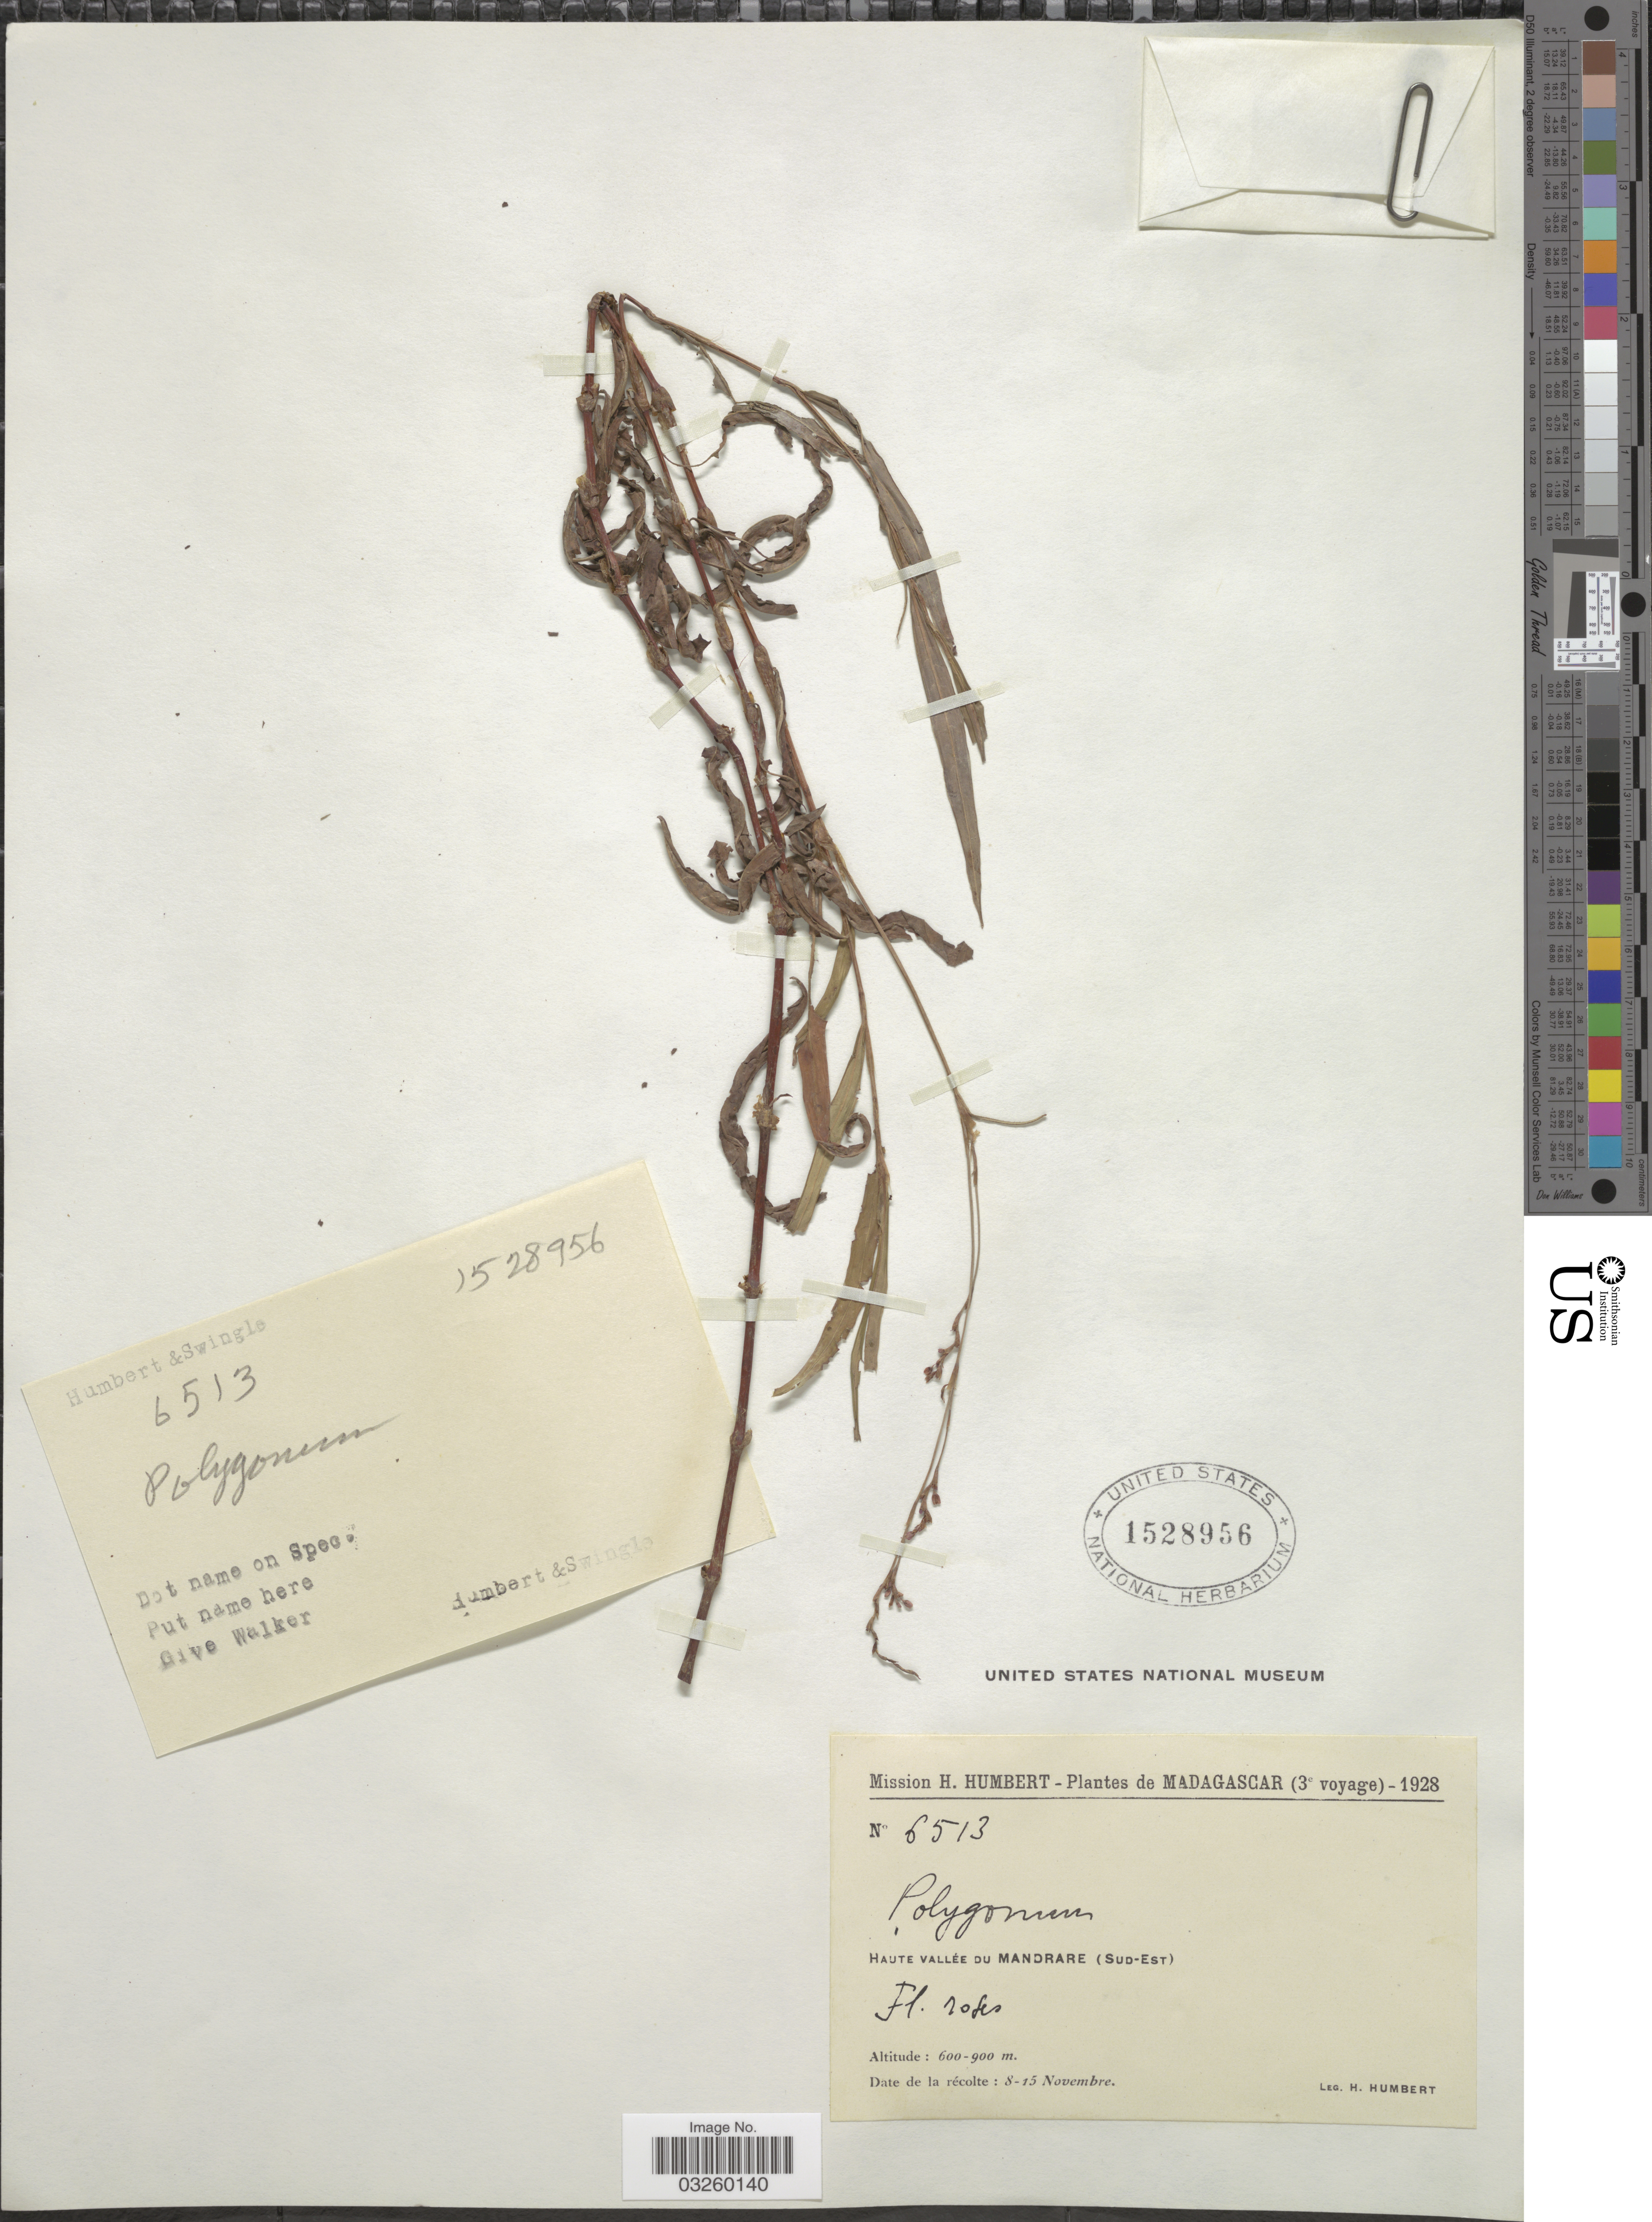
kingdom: Plantae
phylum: Tracheophyta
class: Magnoliopsida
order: Caryophyllales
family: Polygonaceae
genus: Polygonum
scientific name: Polygonum sp.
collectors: H. Humbert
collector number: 6513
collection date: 1928-11-08/1928-11-15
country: Madagascar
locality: Hauté vallée du Mandare (Sud-Est).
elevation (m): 600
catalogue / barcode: US 1528956